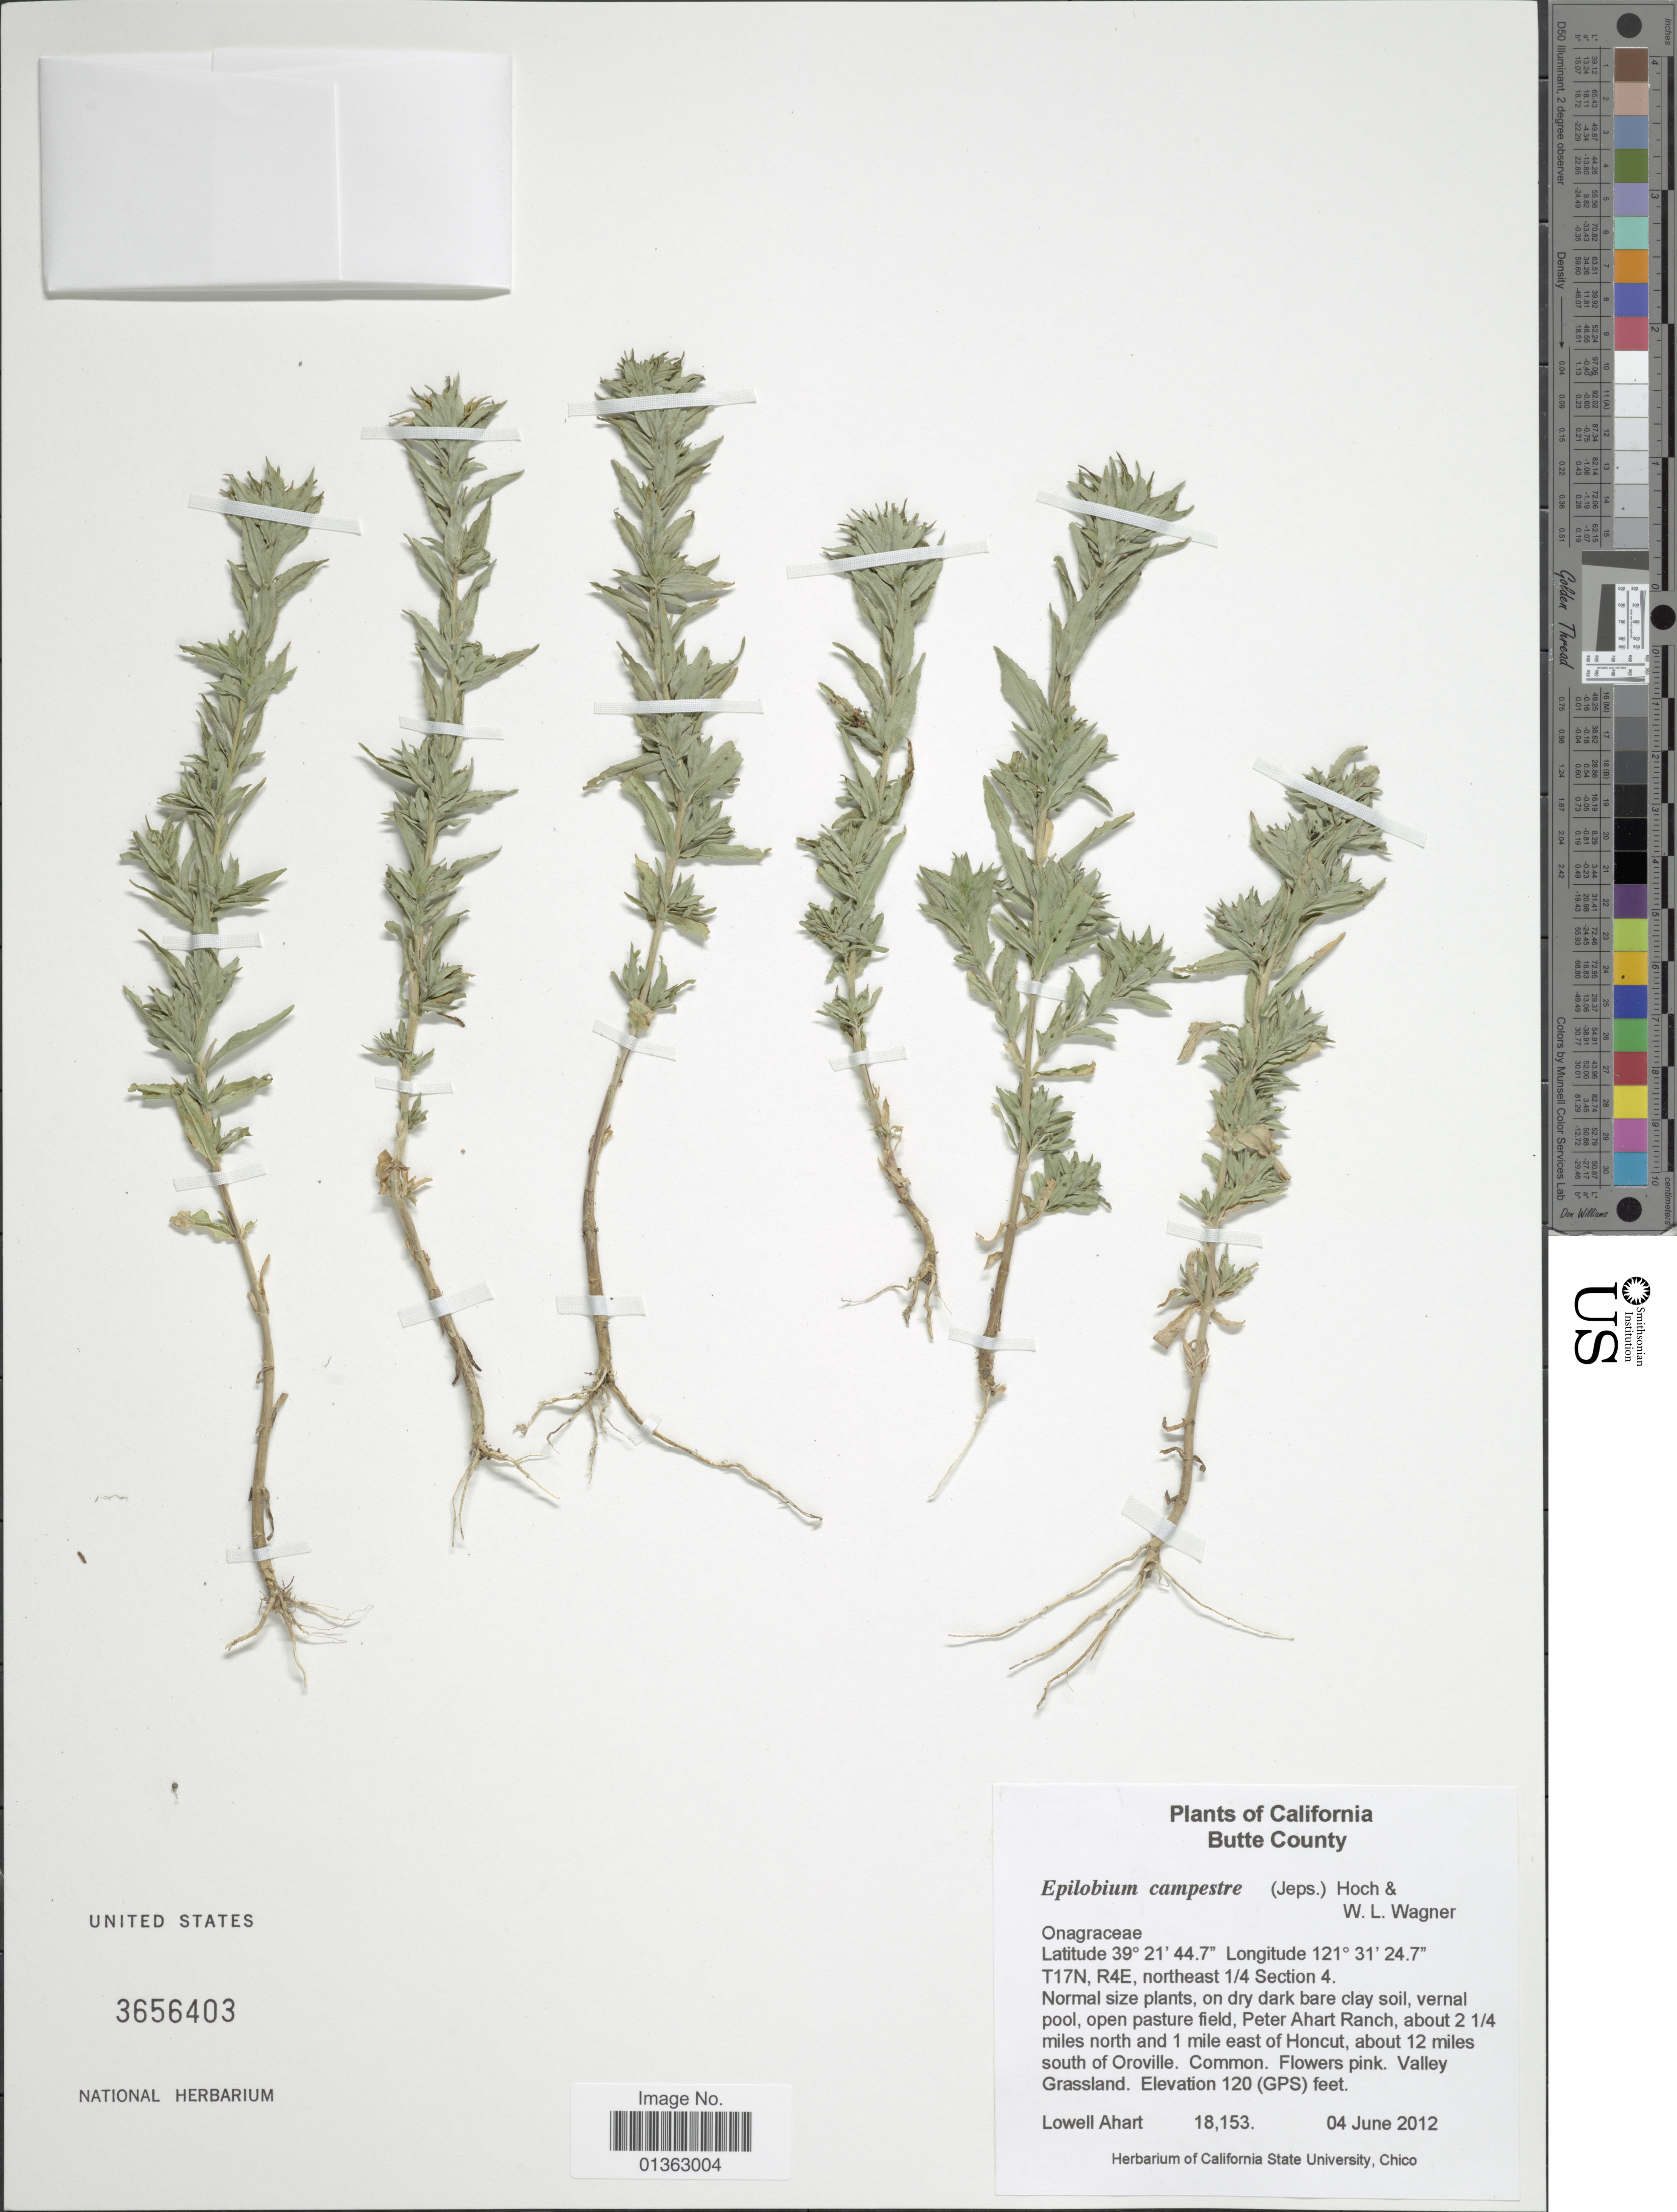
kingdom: Plantae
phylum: Tracheophyta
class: Magnoliopsida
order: Myrtales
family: Onagraceae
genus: Epilobium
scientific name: Epilobium campestre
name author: (Jeps.) Hoch & W.L. Wagner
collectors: L. Ahart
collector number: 18153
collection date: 2012-06-04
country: United States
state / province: California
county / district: Butte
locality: Butte County. Peter Ahart Ranch, about 2 1/4 miles north and 1 mile east of Honcut, about 12 miles south of Oroville.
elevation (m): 37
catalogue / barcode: US 3656403